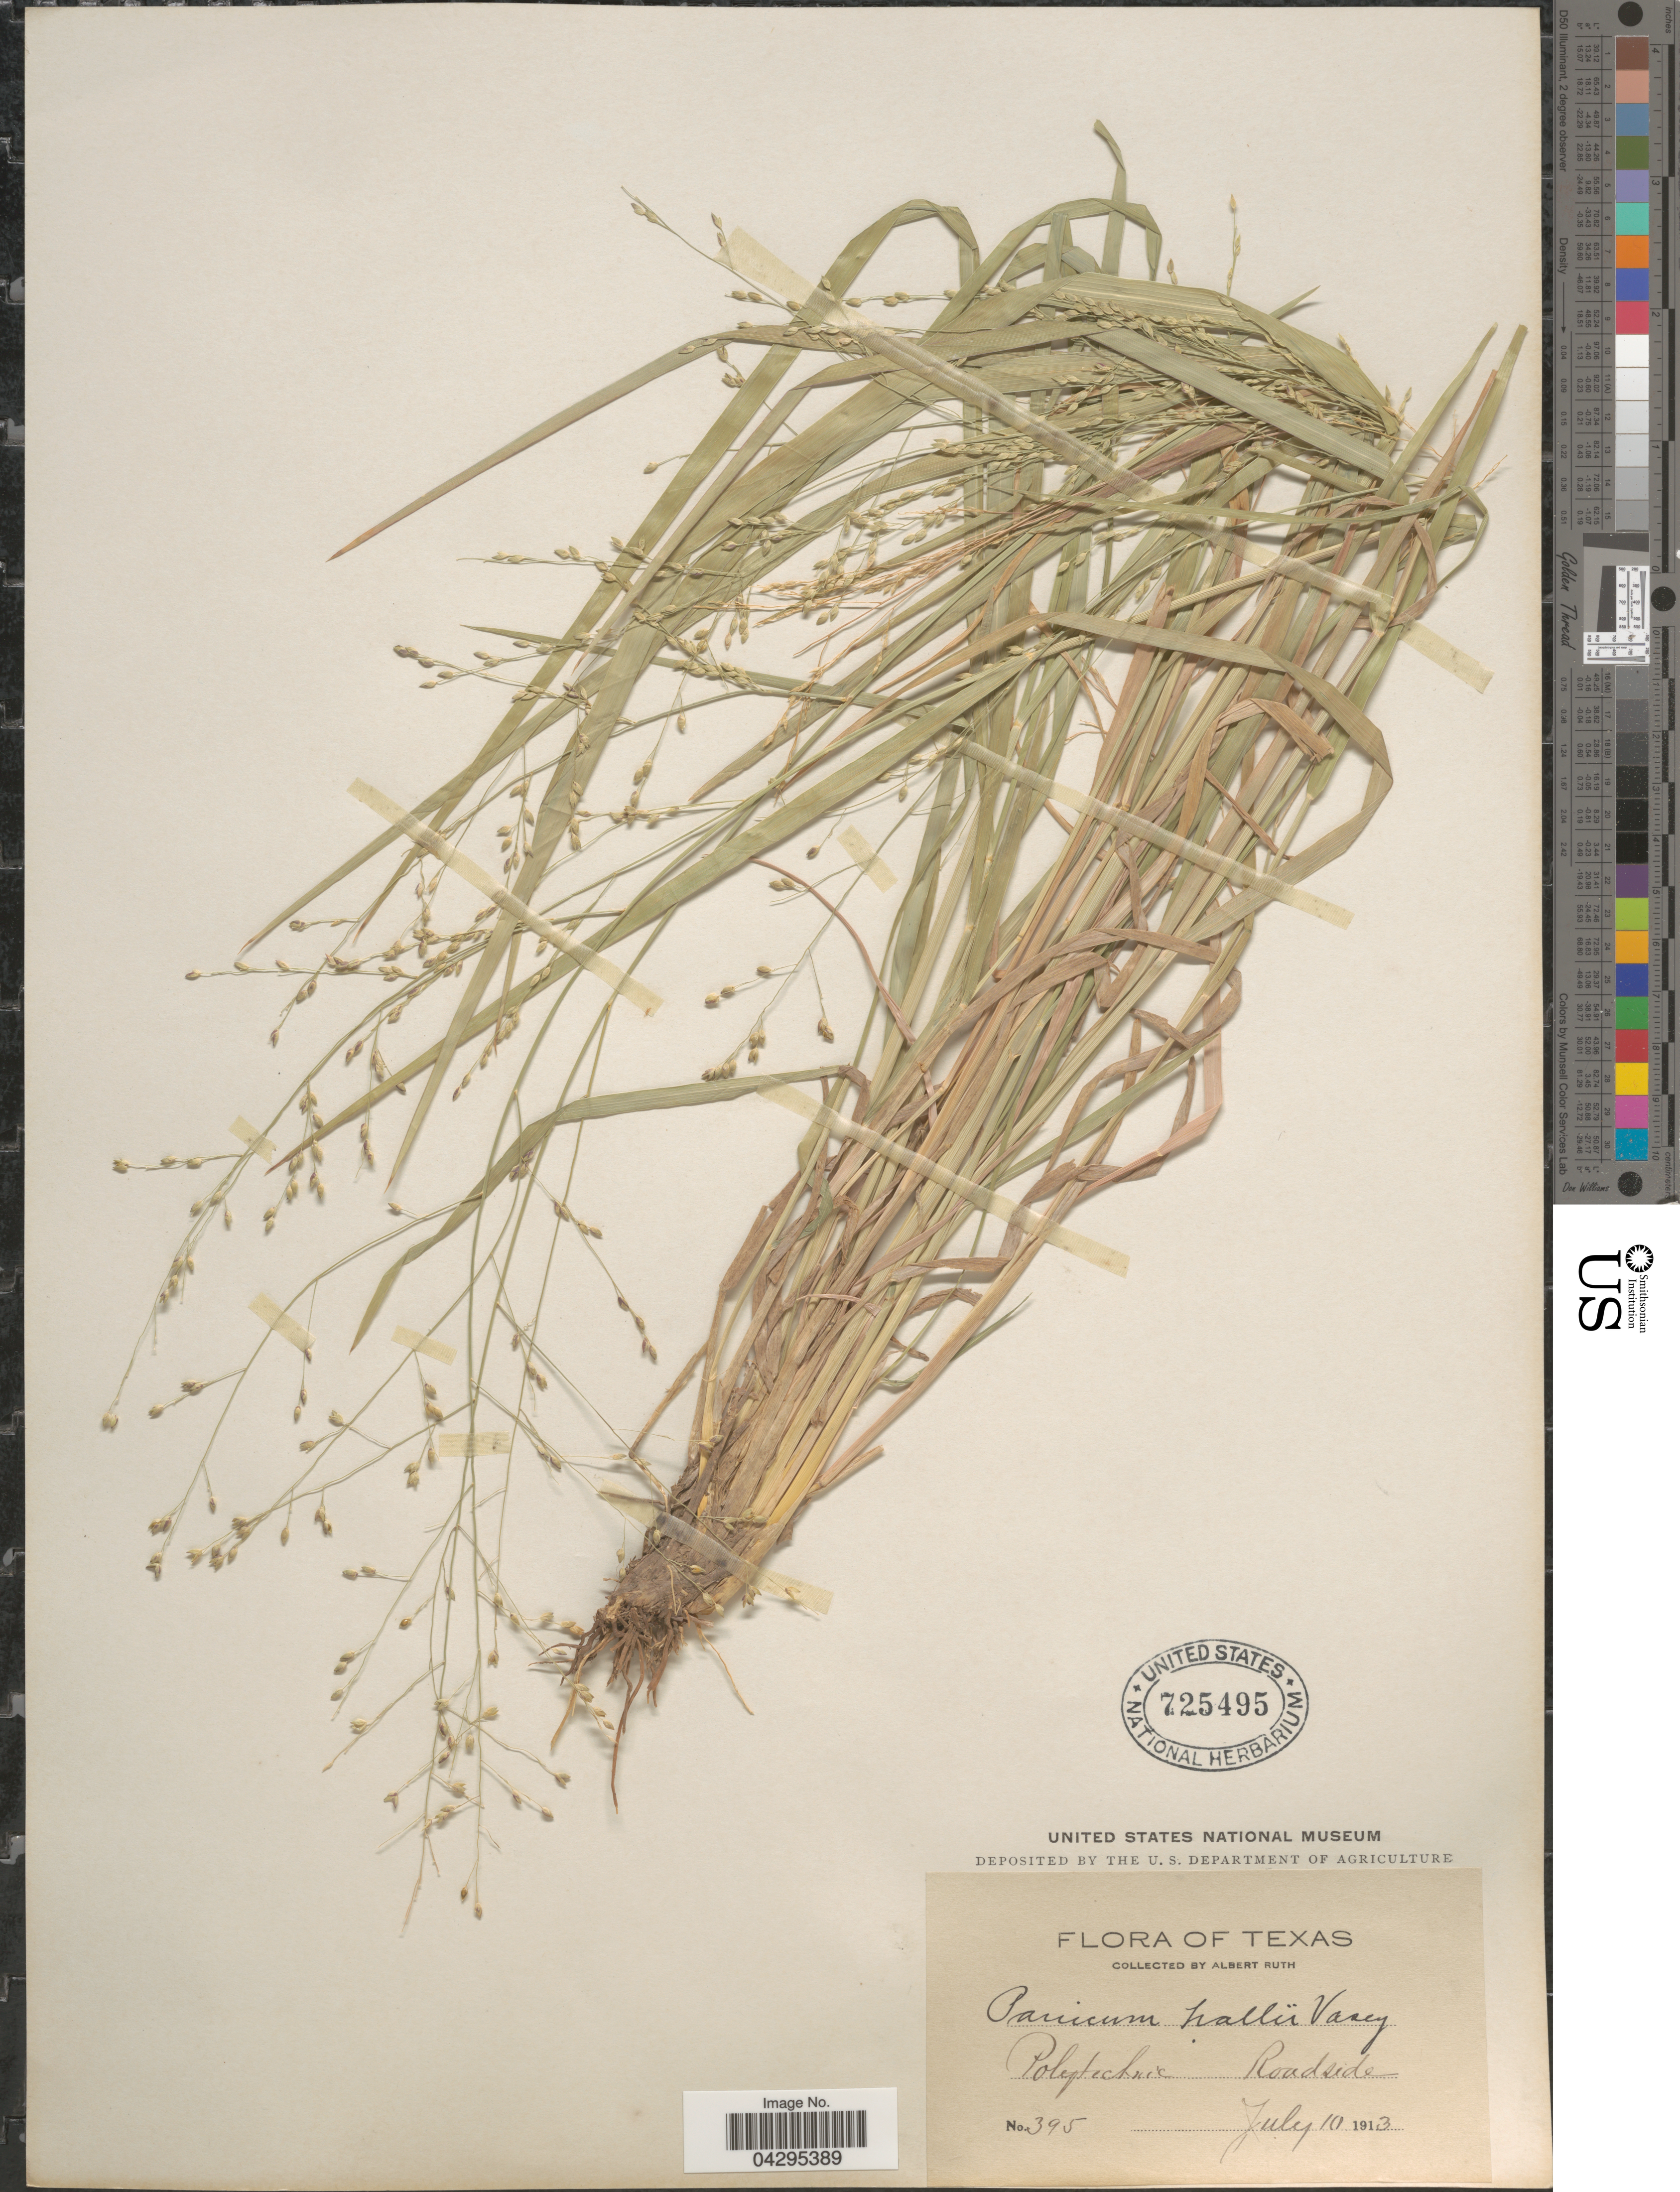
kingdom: Plantae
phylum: Tracheophyta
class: Liliopsida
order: Poales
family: Poaceae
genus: Panicum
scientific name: Panicum hallii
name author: Vasey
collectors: A. Ruth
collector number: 395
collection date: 1913-10-10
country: United States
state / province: Texas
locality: Poleytechnic. Roadside.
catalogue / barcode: US 725495